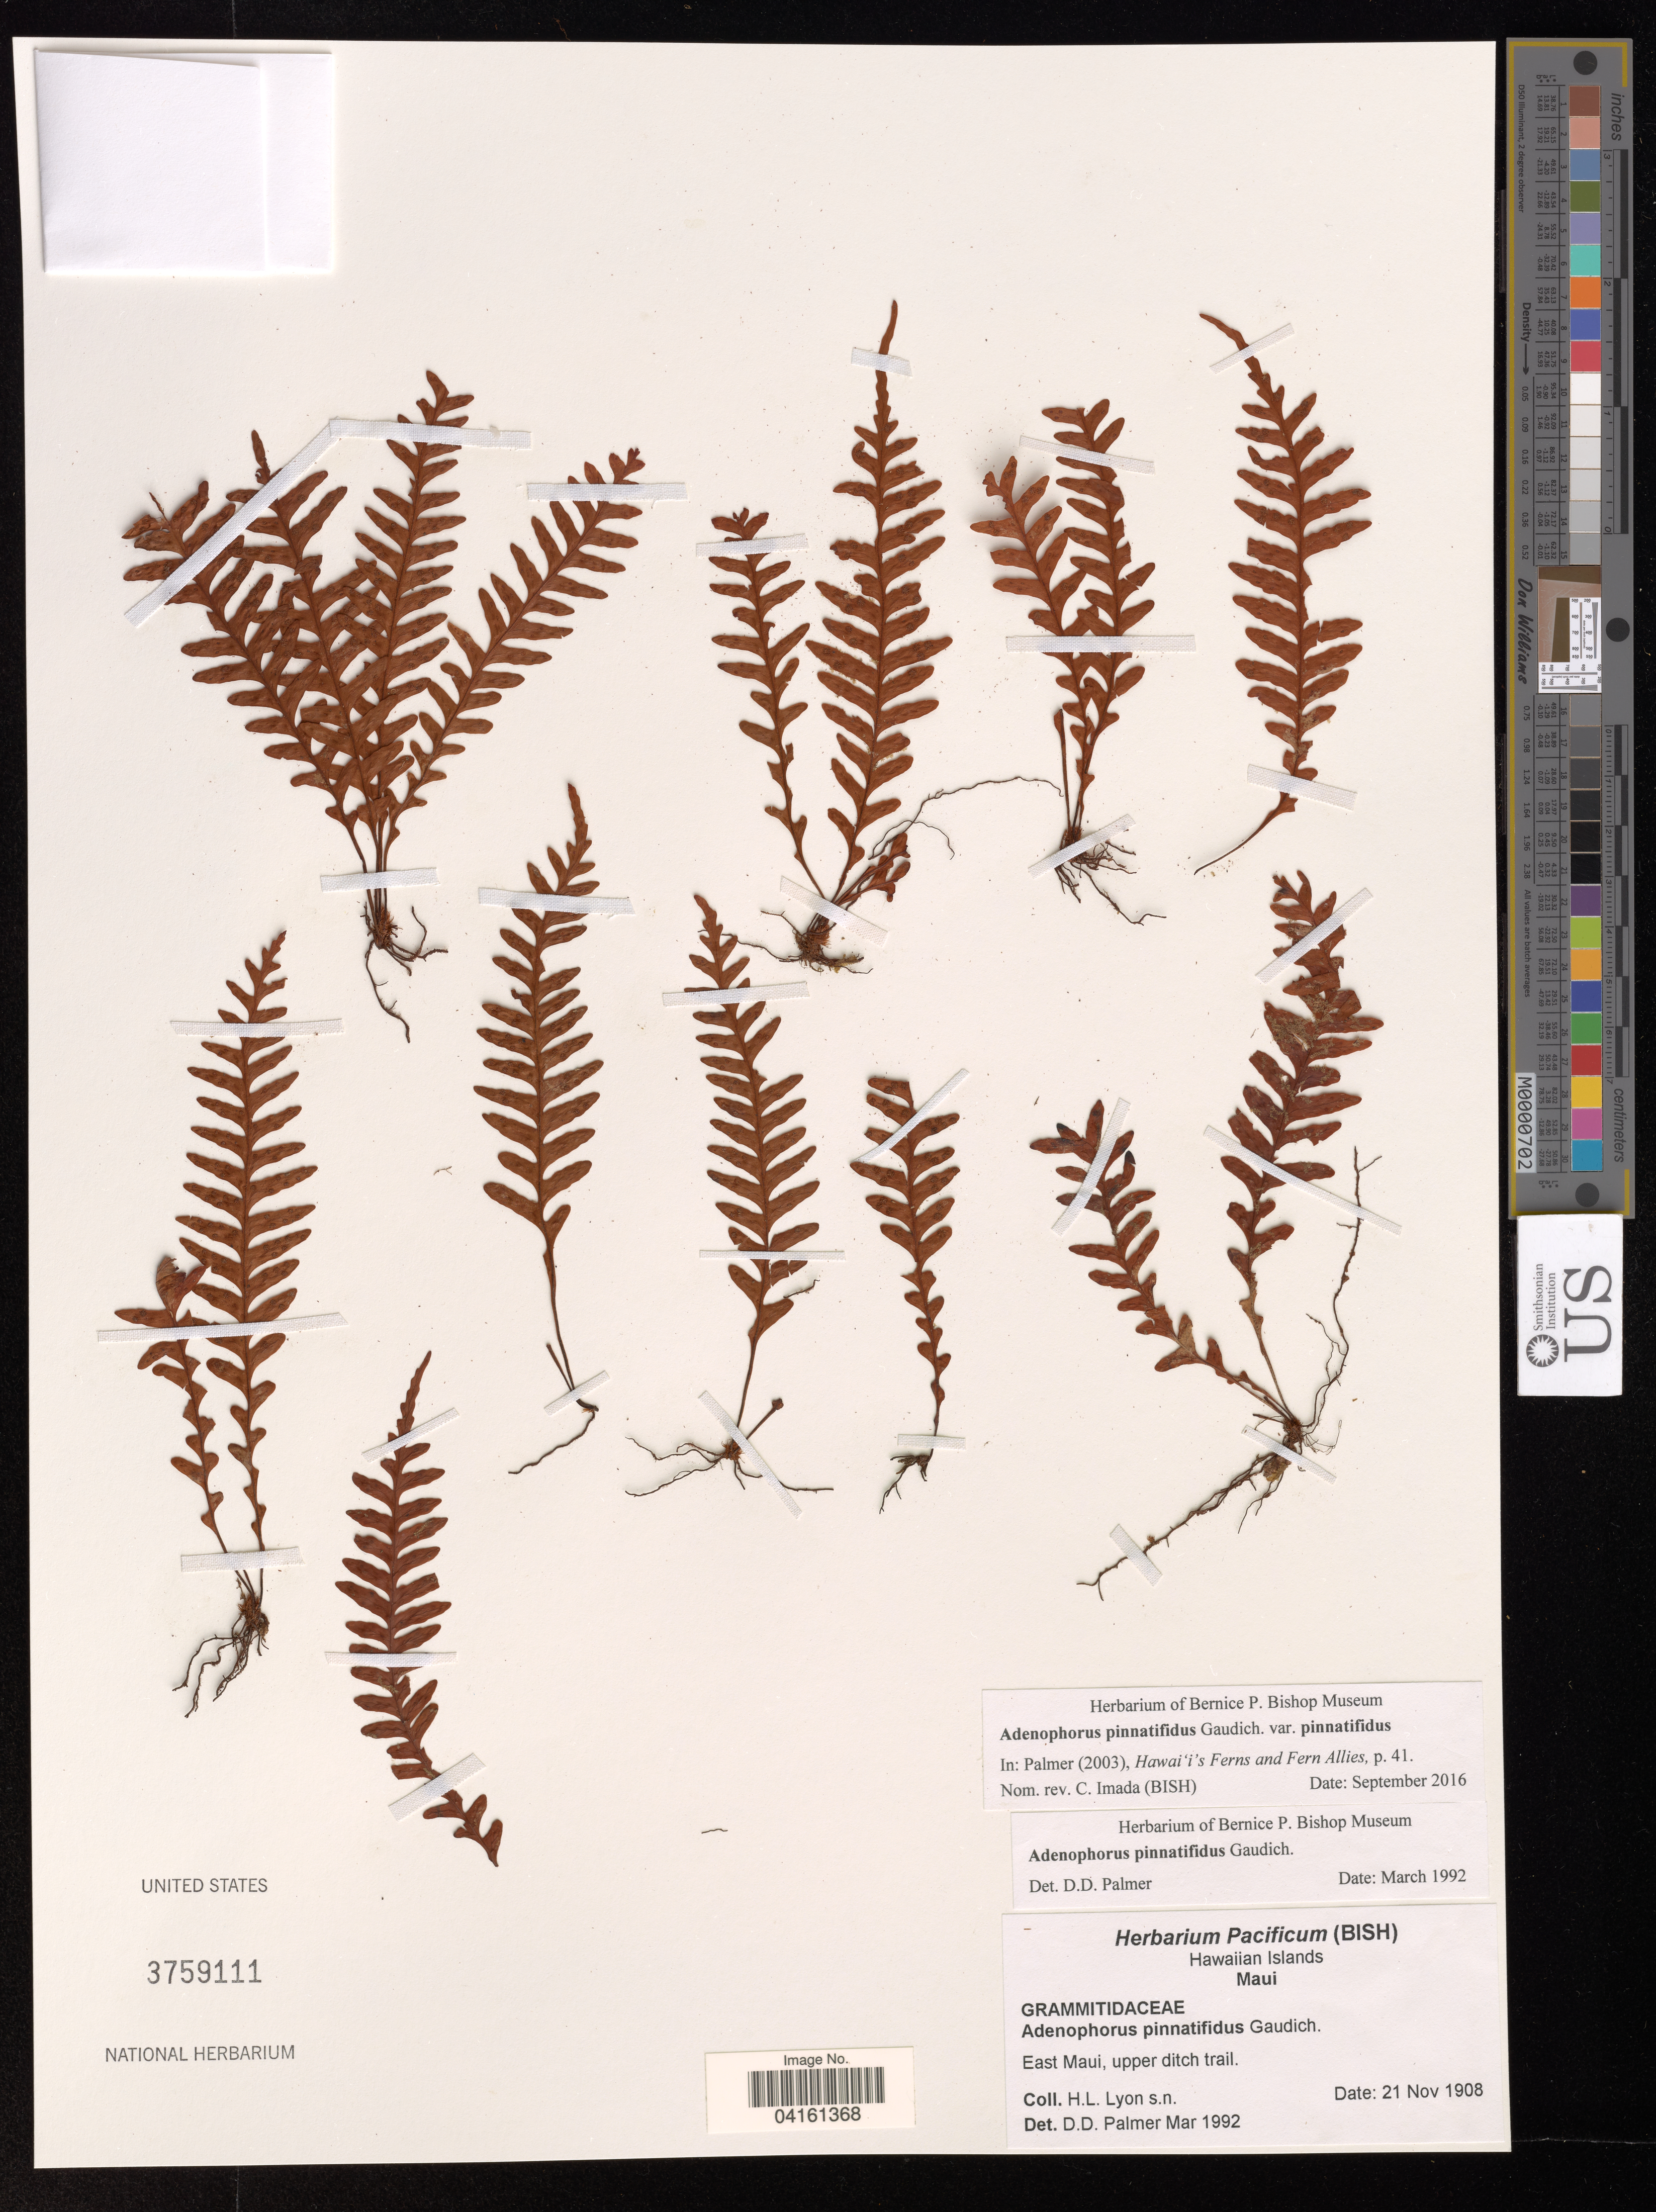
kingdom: Plantae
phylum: Tracheophyta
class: Polypodiopsida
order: Polypodiales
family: Polypodiaceae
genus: Adenophorus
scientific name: Adenophorus pinnatifidus var. pinnatifidus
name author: Gaudich.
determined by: Imada, C. T.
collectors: H. Lyon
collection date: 1908-11-21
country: United States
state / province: Hawaii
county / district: Maui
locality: East Maui, upper ditch trail.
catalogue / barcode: US 3759111